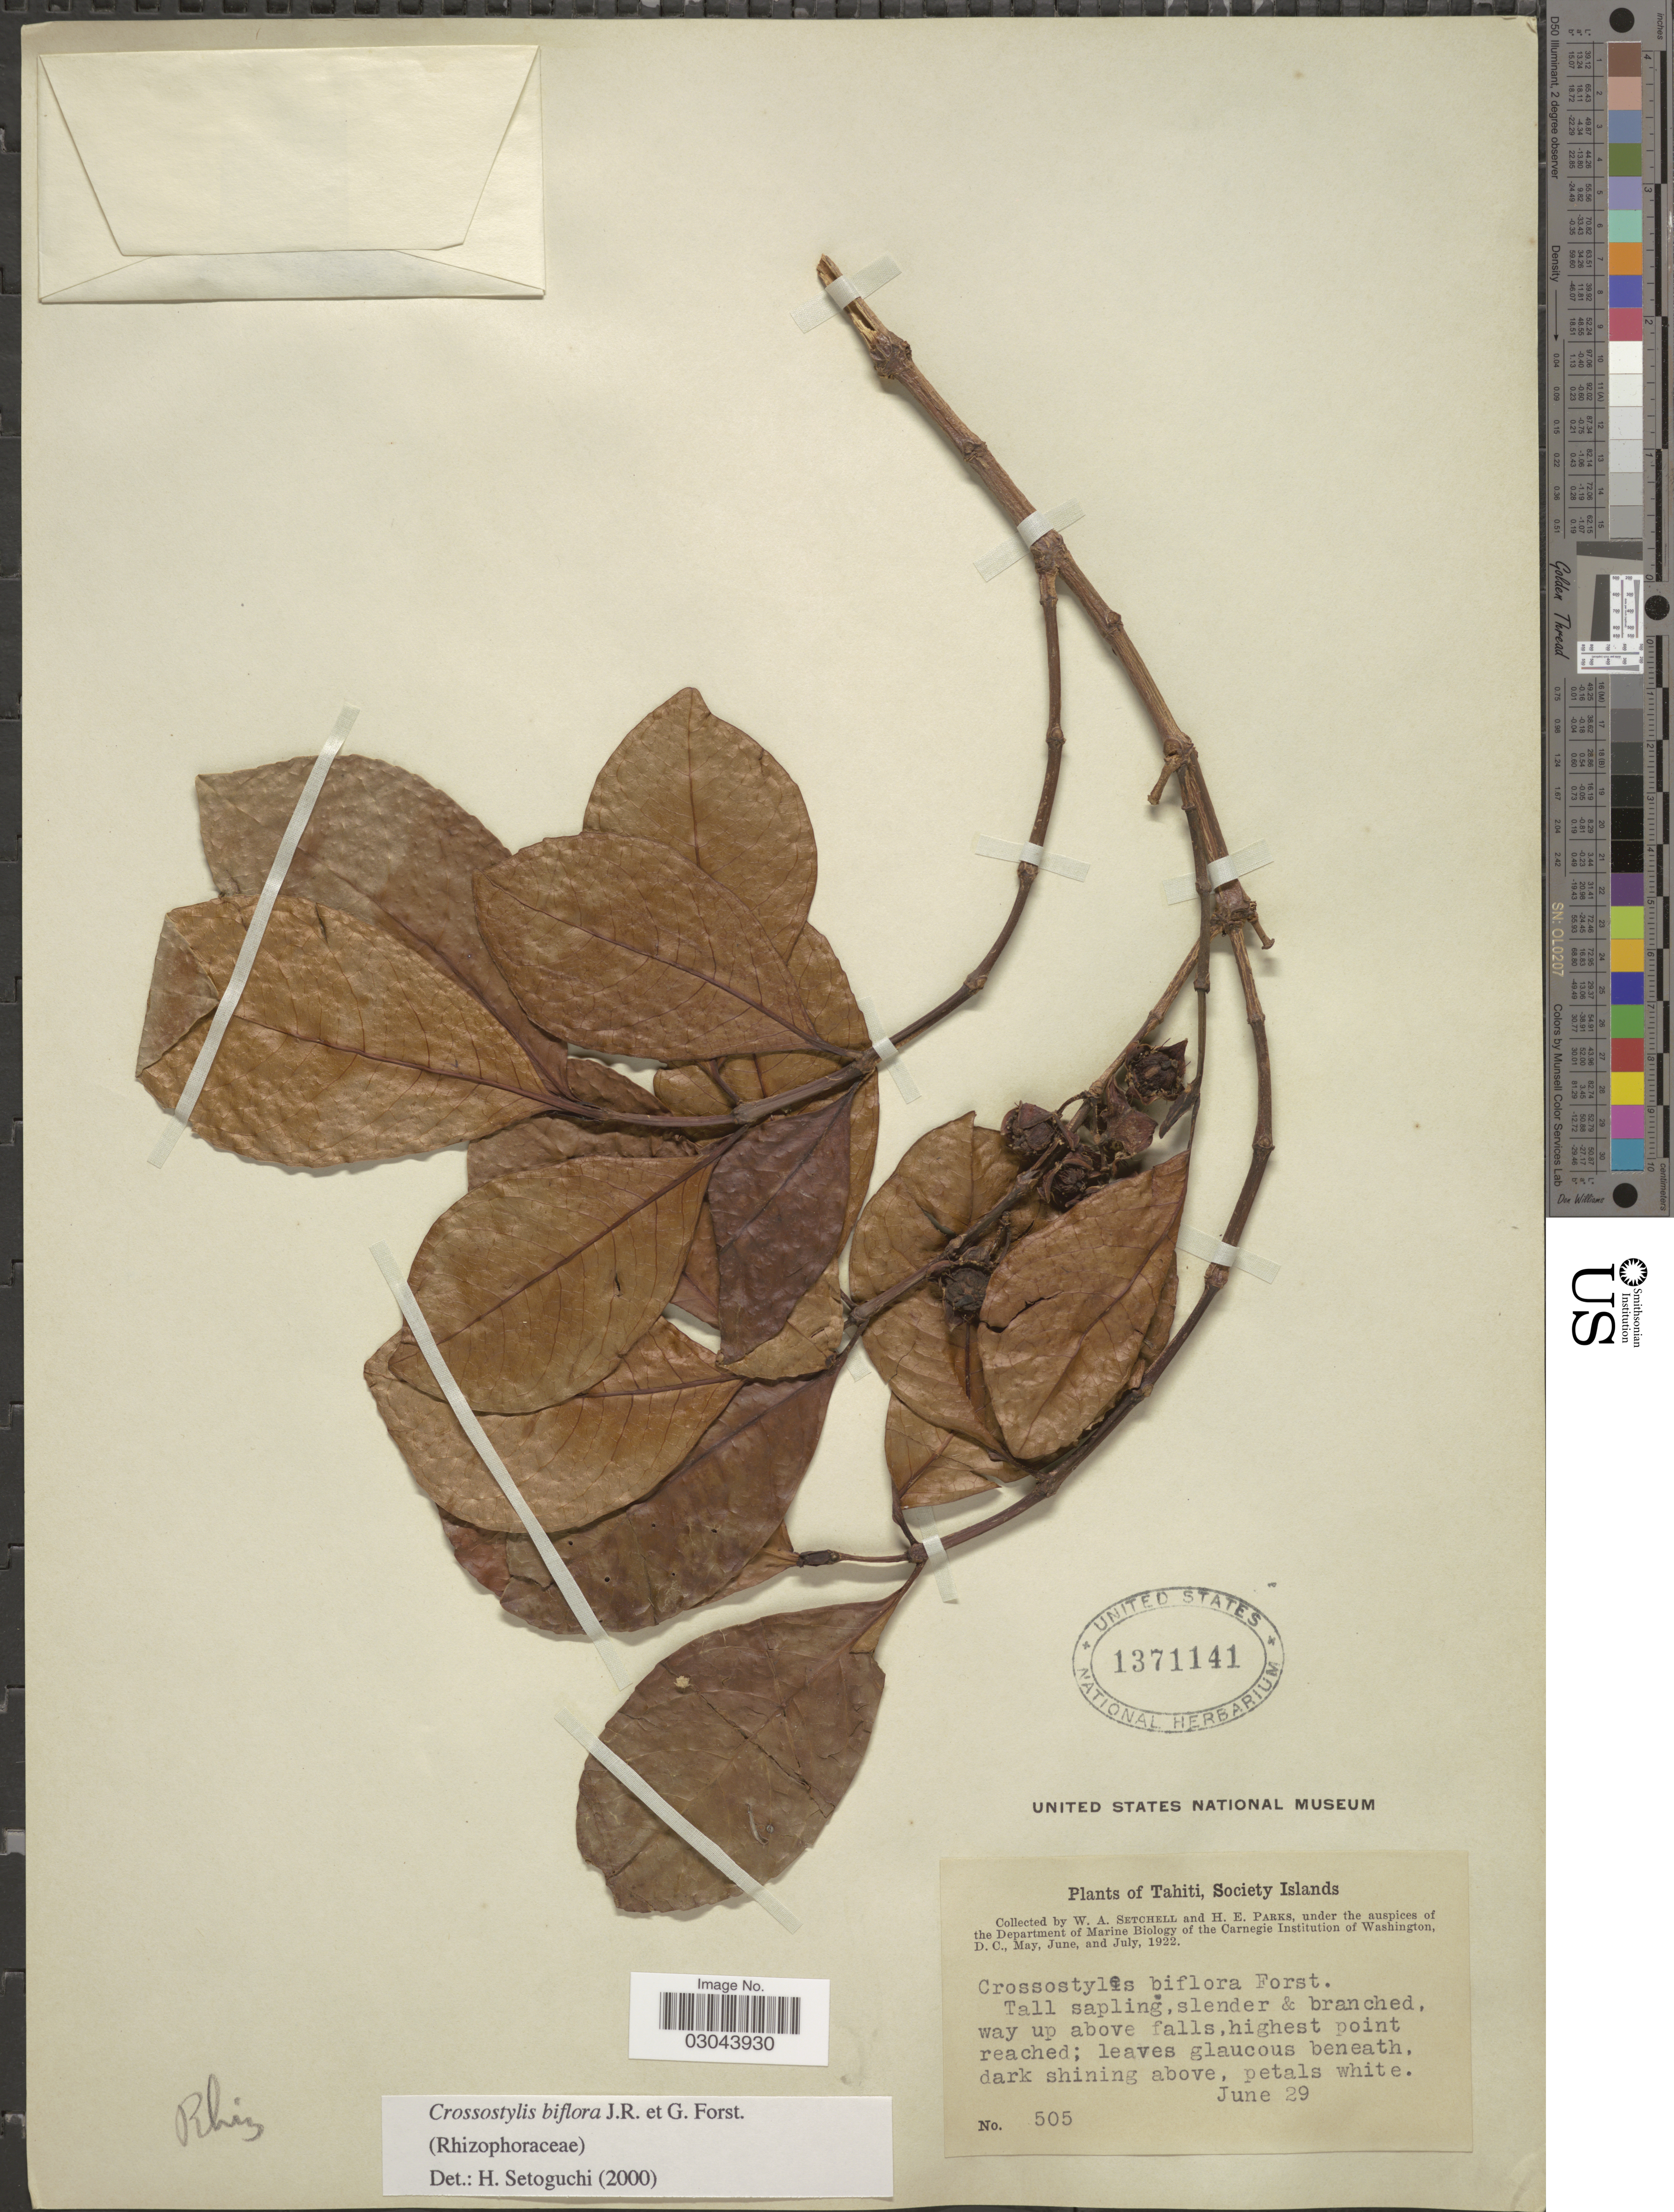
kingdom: Plantae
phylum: Tracheophyta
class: Magnoliopsida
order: Malpighiales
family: Rhizophoraceae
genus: Crossostylis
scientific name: Crossostylis biflora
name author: J.R. Forst. & G. Forst.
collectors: W. Setchell & H. E. Parks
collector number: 505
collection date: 1922-06-29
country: French Polynesia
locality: Tahiti, Society Islands.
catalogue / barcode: US 1371141